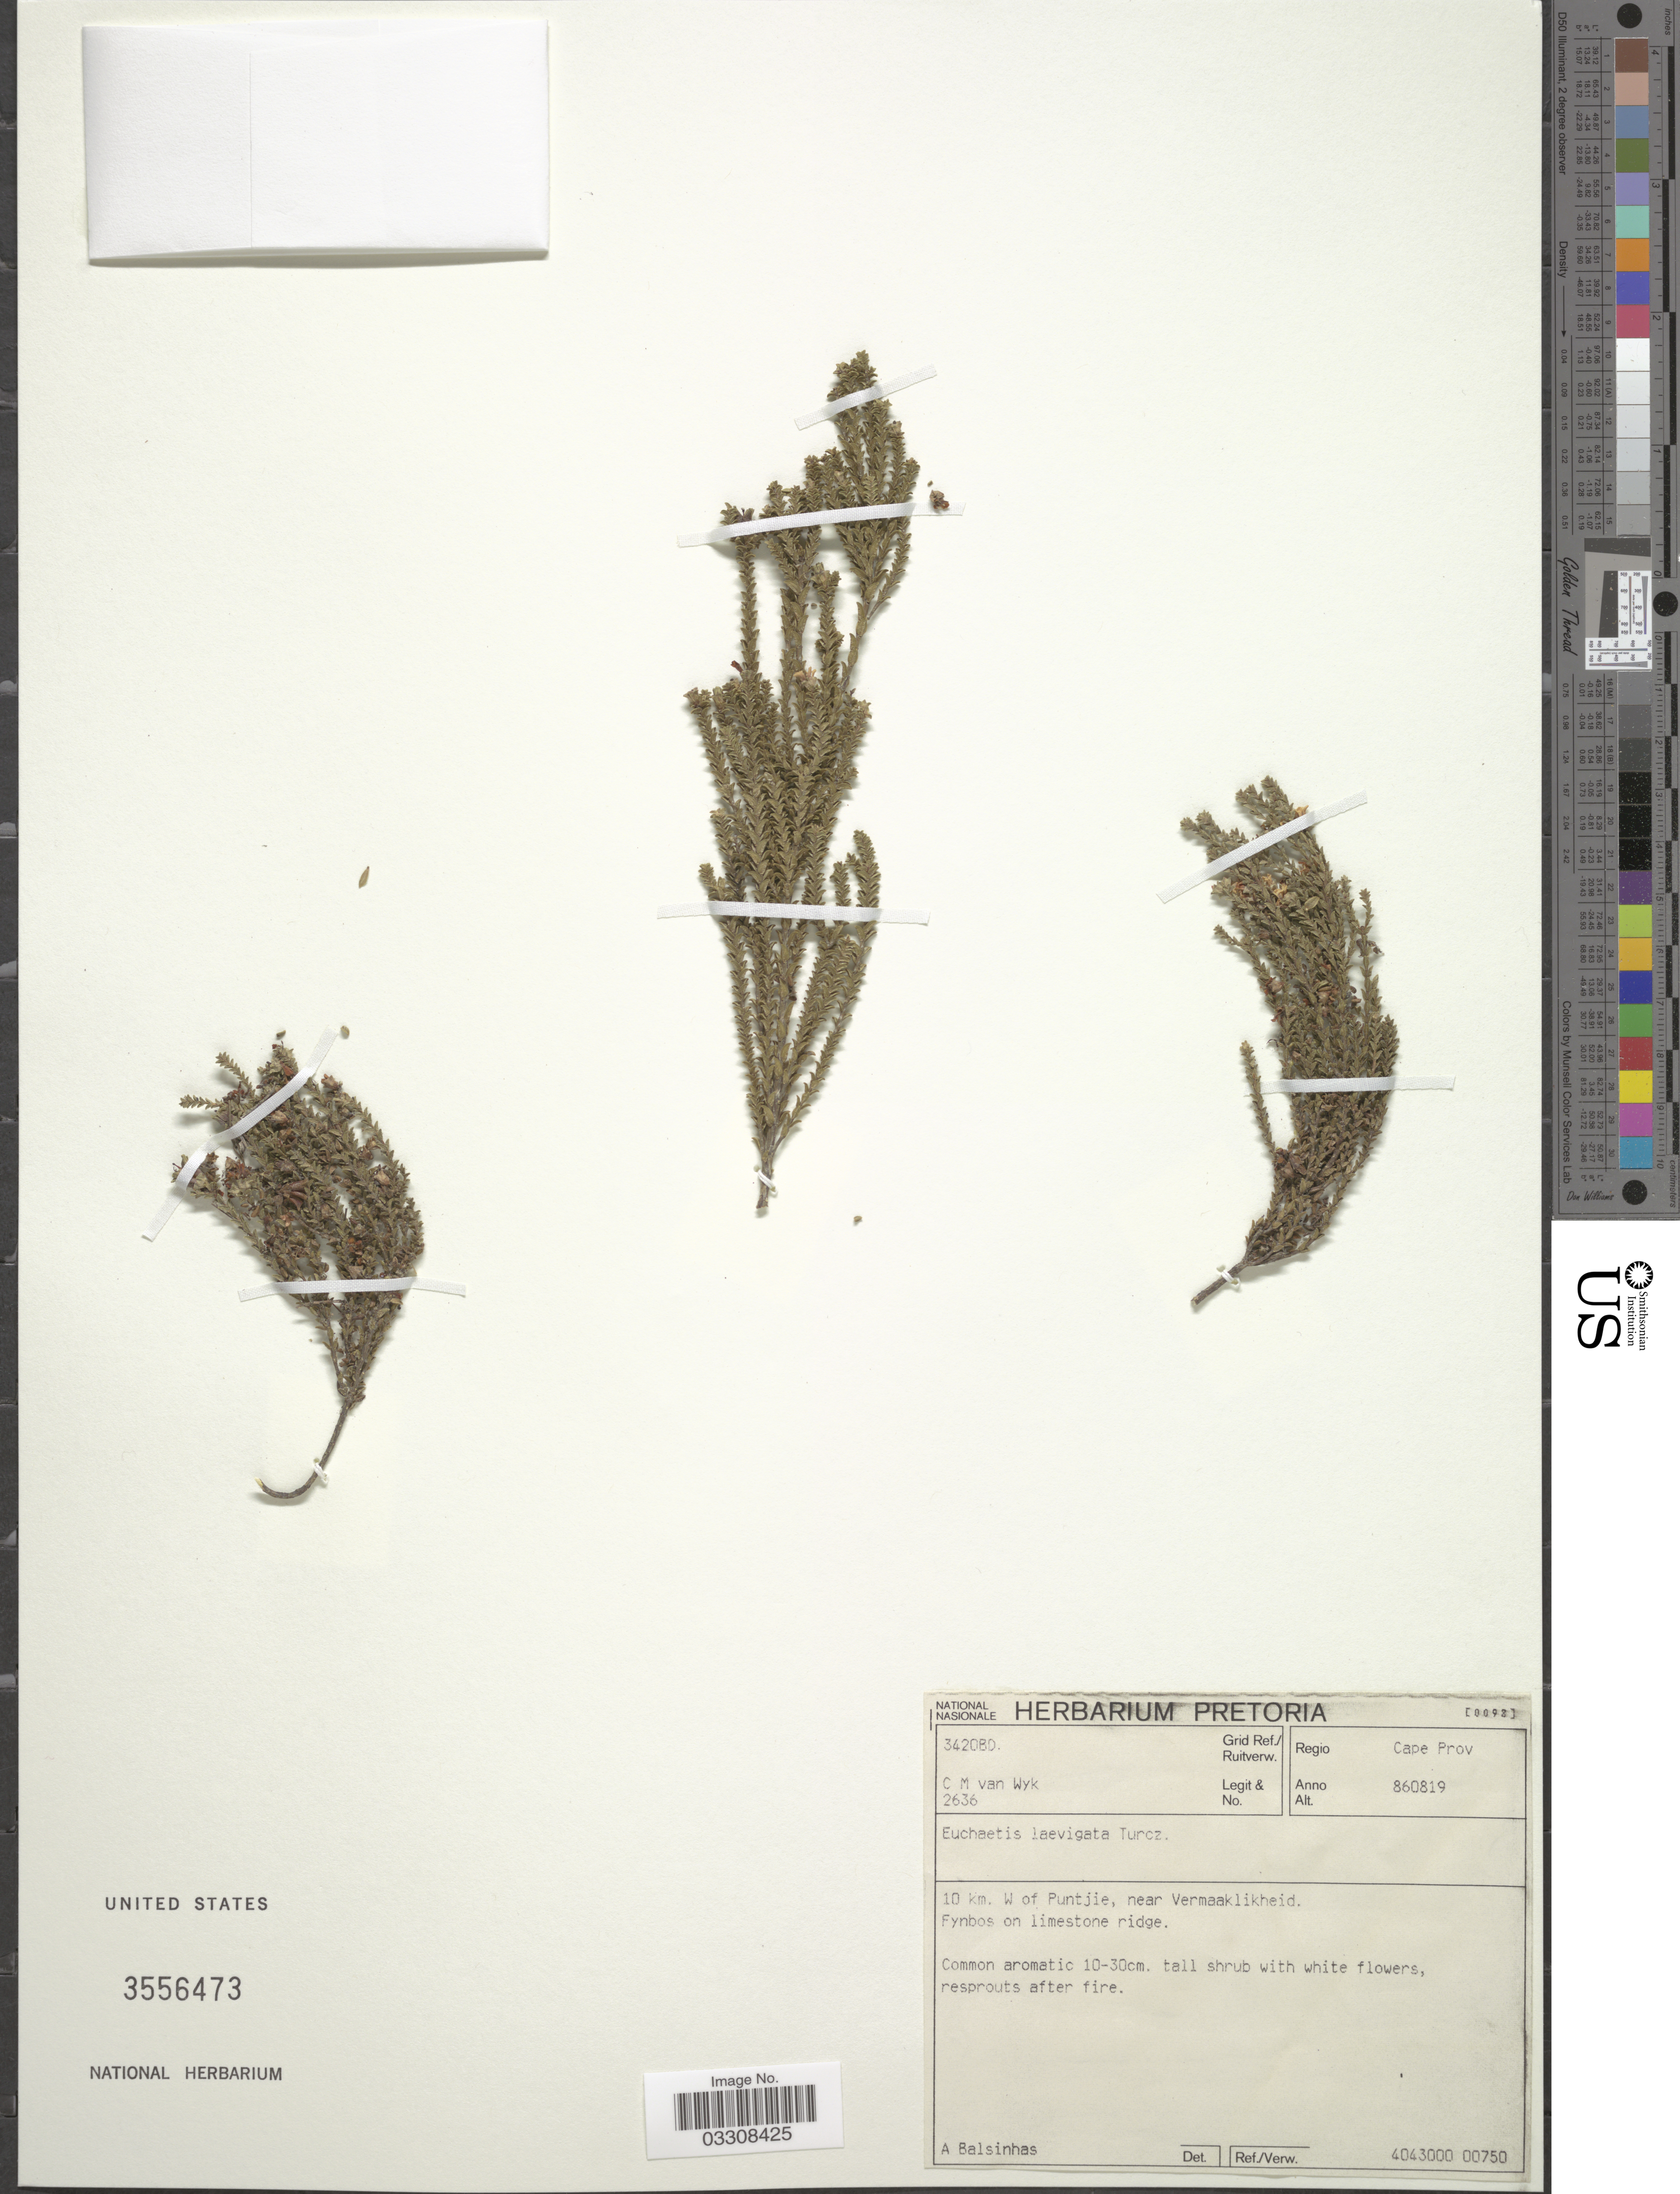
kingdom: Plantae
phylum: Tracheophyta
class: Magnoliopsida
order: Sapindales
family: Rutaceae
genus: Euchaetis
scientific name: Euchaetis laevigata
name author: Turcz.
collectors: C. Van Wyk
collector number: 2636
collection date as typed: Transcribed d/m/y: 19/8/86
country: South Africa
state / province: Western Cape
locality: Regio Cape Prov. Grid Ref./ Ruitverw. 3420BD. 10 km. W. of Puntjie, near Vermaaklikheid.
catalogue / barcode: US 3556473